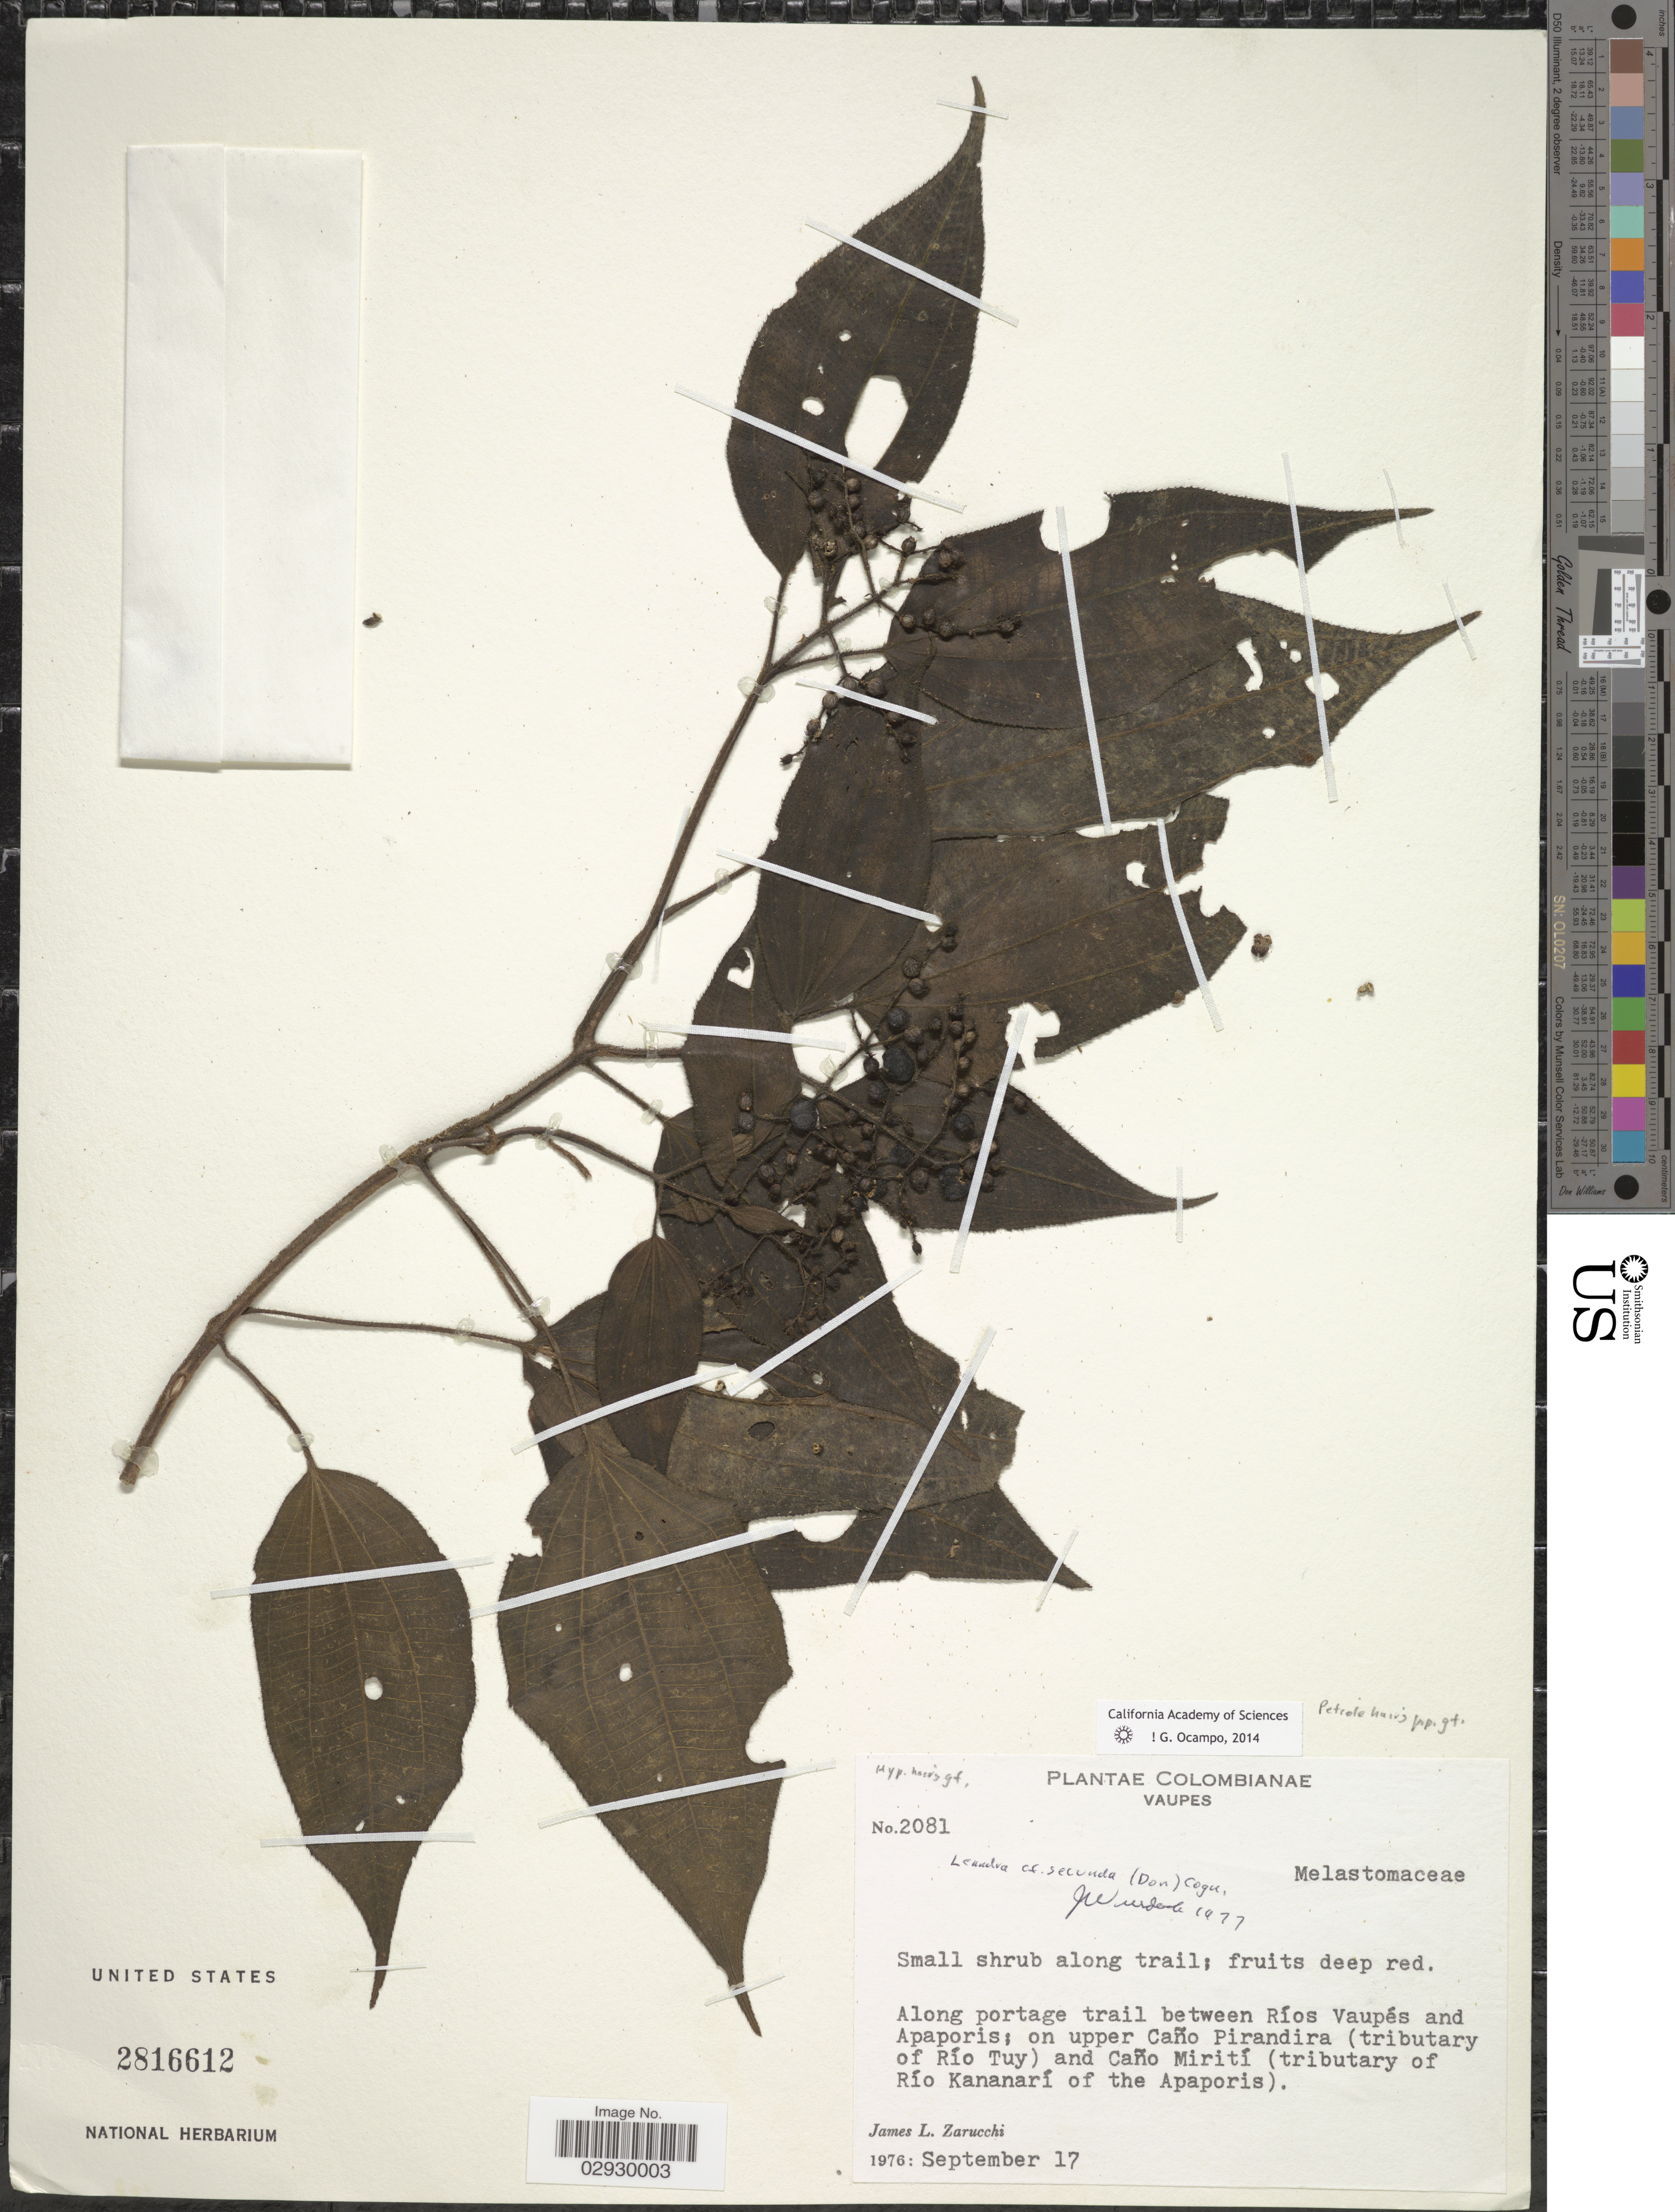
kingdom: Plantae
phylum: Tracheophyta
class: Magnoliopsida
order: Myrtales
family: Melastomataceae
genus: Leandra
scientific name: Leandra secunda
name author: (D. Don) Cogn.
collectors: J. L. Zarucchi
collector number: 2081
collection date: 1976-09-17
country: Colombia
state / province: Vaupés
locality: Along portage trail between Ríos Vaupés and Apaporis; on upper Caño Pirandira (tributary of Río Tuy) and Caño Mirití (tributary of Río Kananarí of the Apaporis).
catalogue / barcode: US 2816612